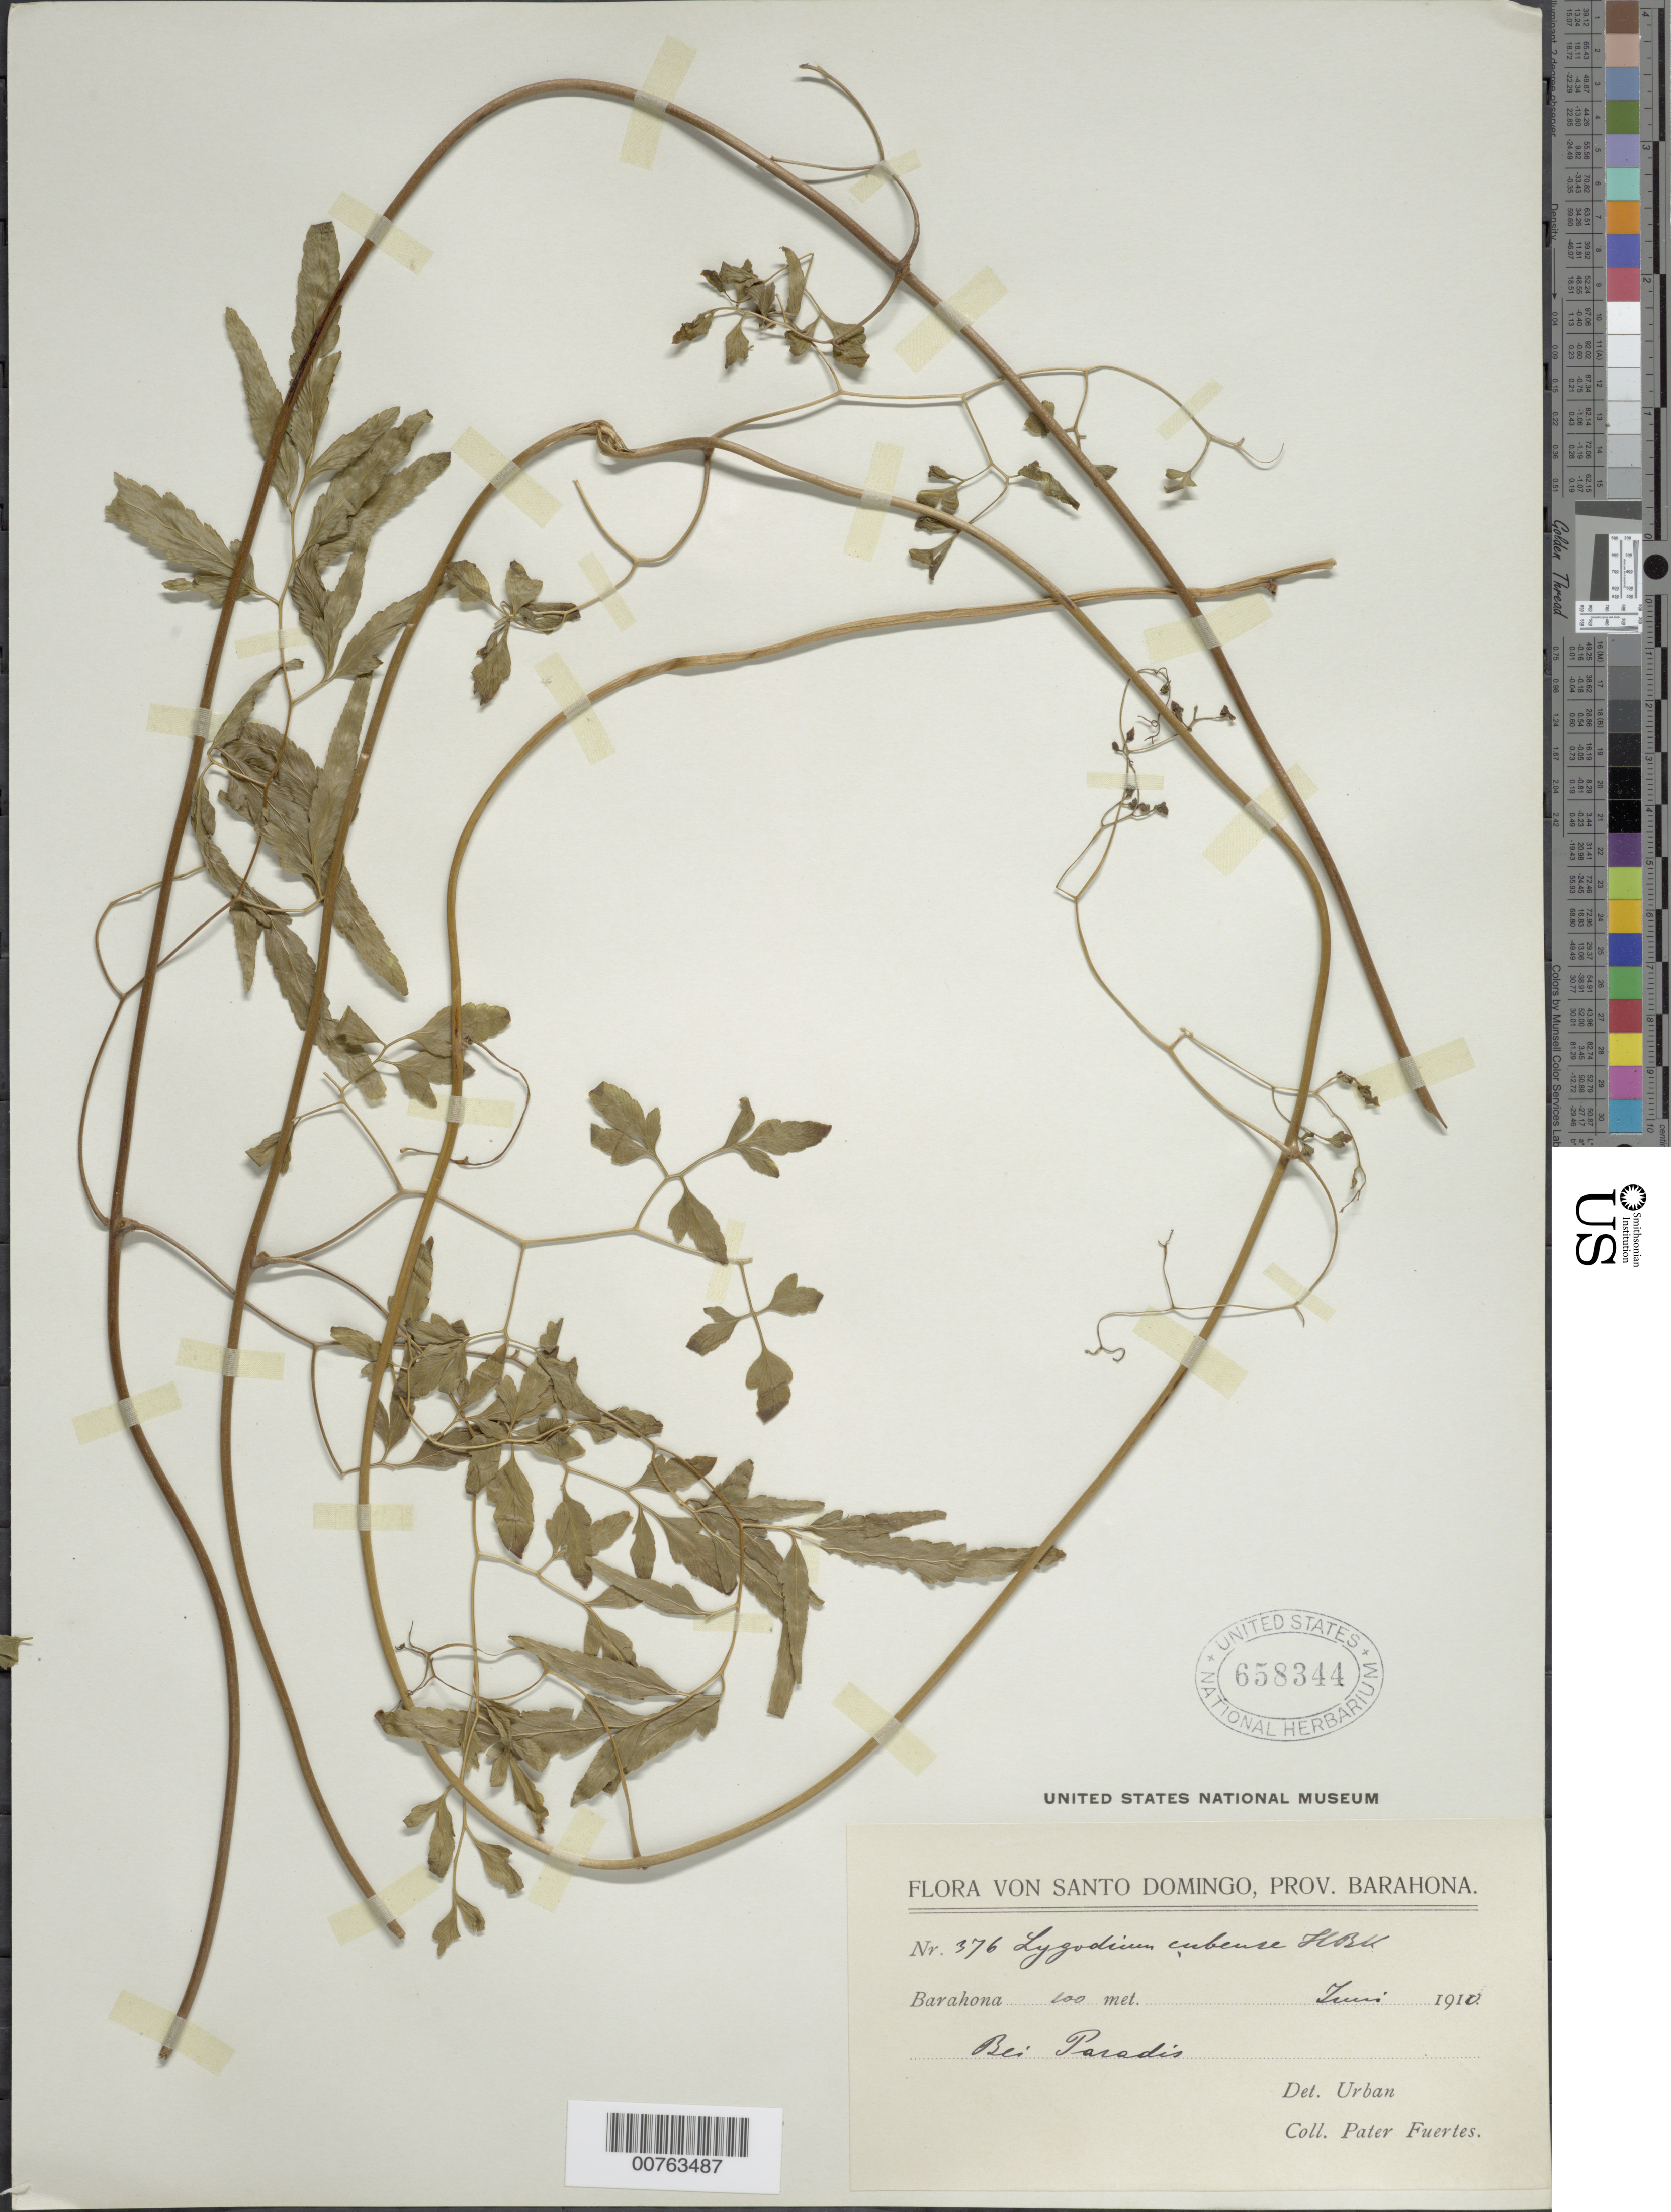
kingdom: Plantae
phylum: Tracheophyta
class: Polypodiopsida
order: Schizaeales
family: Lygodiaceae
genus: Lygodium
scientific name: Lygodium oligostachyum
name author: (Willd.) Desv.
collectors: M. D. Fuertes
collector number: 376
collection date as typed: Jun 1910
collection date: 1910-06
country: Dominican Republic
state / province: Barahona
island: Hispaniola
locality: Near Paradis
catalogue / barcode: US 658344